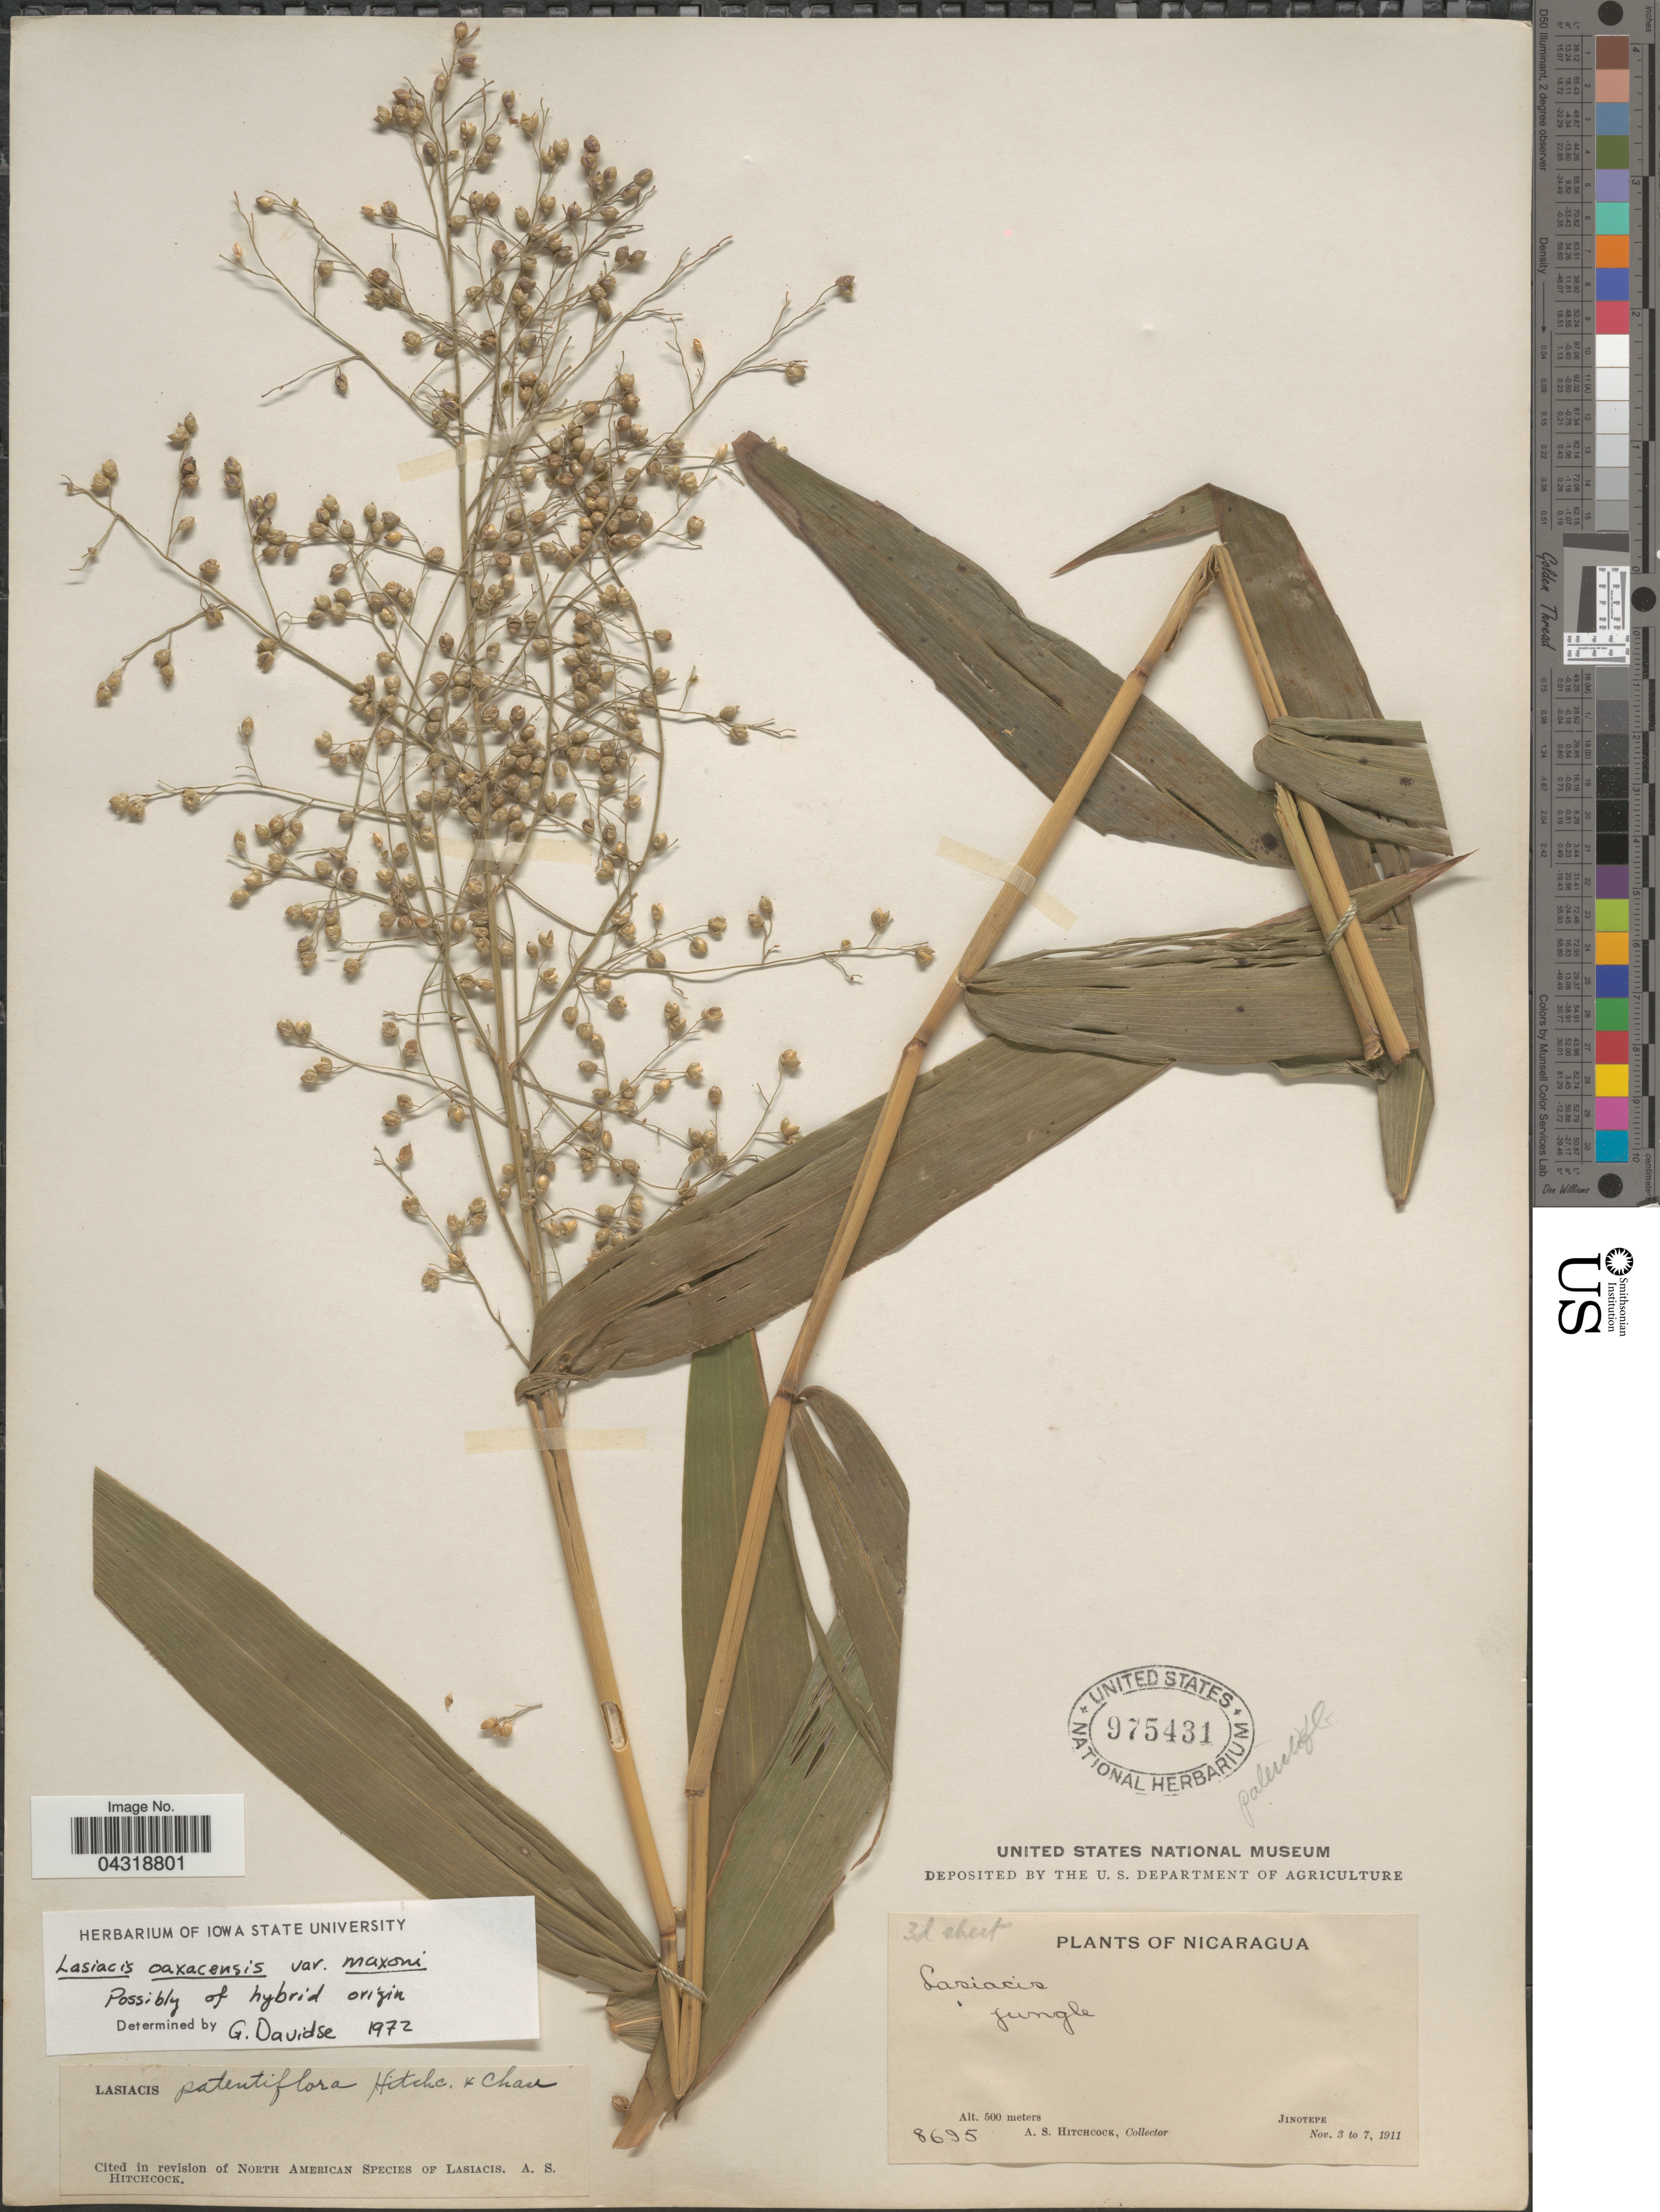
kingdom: Plantae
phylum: Tracheophyta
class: Liliopsida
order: Poales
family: Poaceae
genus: Lasiacis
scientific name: Lasiacis oaxacensis var. maxonii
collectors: A. S. Hitchcock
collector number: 8695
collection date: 1911-11-03/1911-11-07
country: Nicaragua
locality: Jinotepe.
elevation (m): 500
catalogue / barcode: US 975431